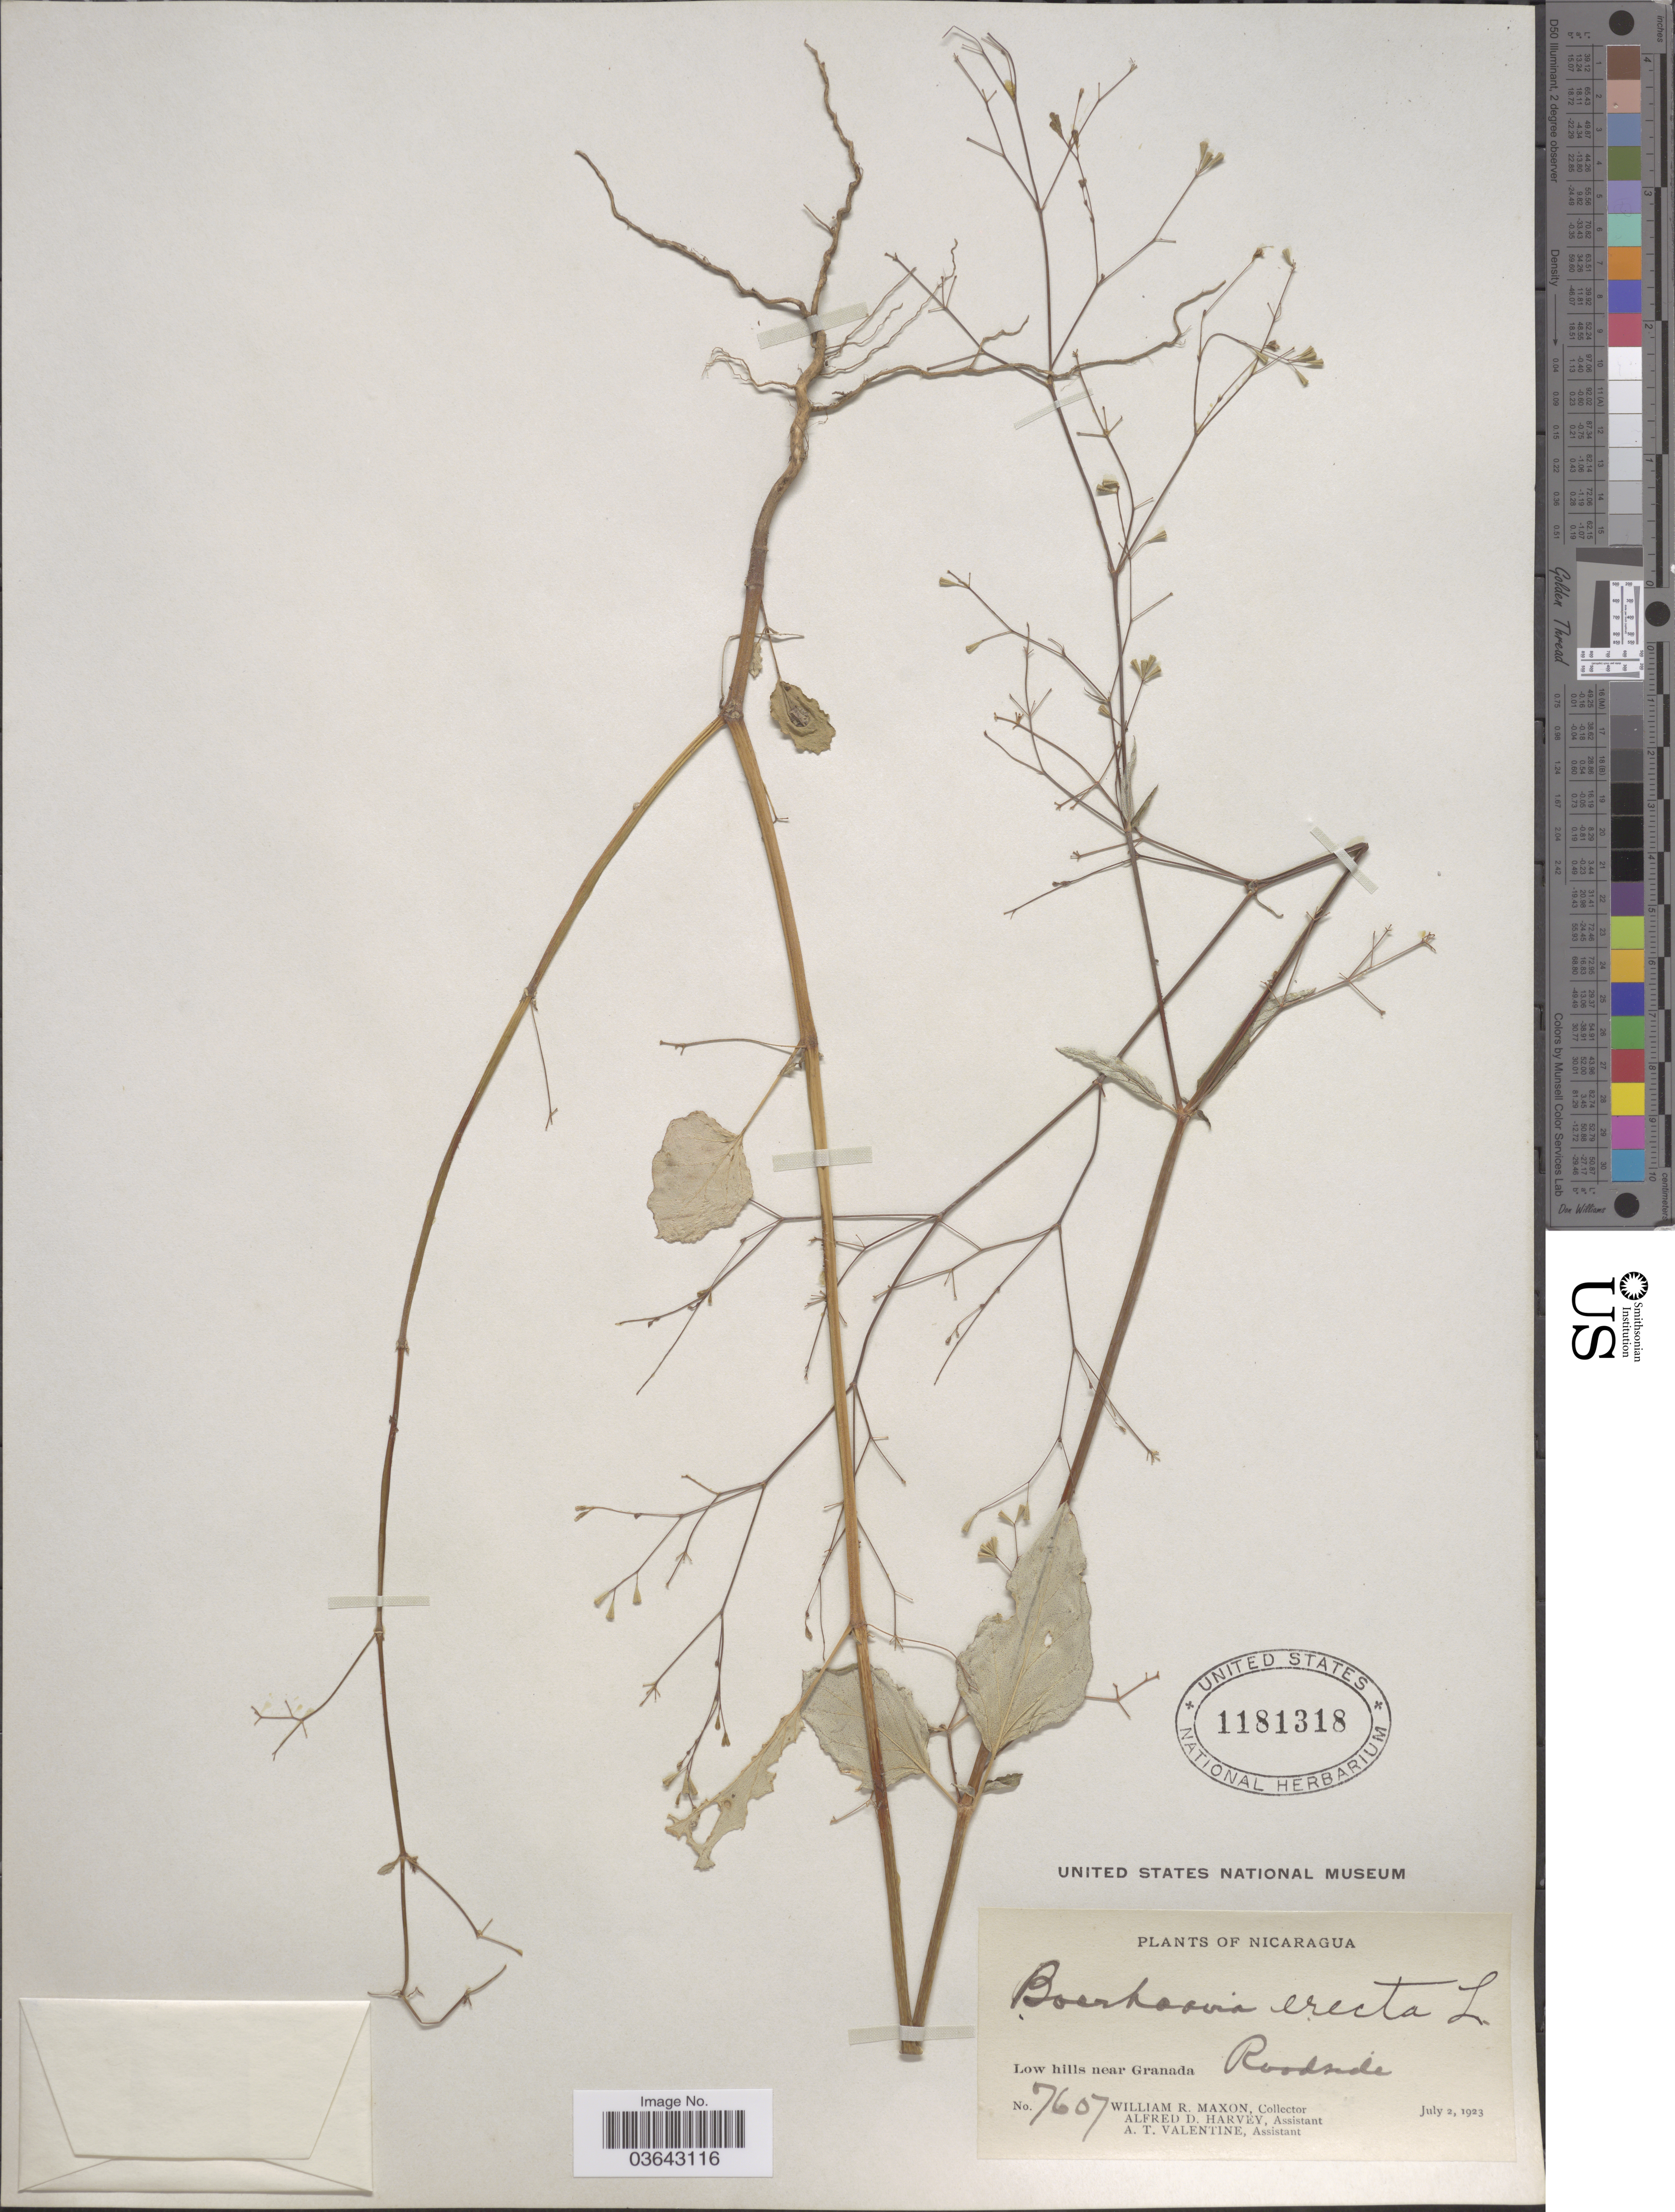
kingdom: Plantae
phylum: Tracheophyta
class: Magnoliopsida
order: Caryophyllales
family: Nyctaginaceae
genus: Boerhavia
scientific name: Boerhavia erecta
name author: L.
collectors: W. R. Maxon, A. D. Harvey & A. Valentine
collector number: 7607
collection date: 1923-07-02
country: Nicaragua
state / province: Granada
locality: Low hills near Granada. Roadside.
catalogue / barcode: US 1181318